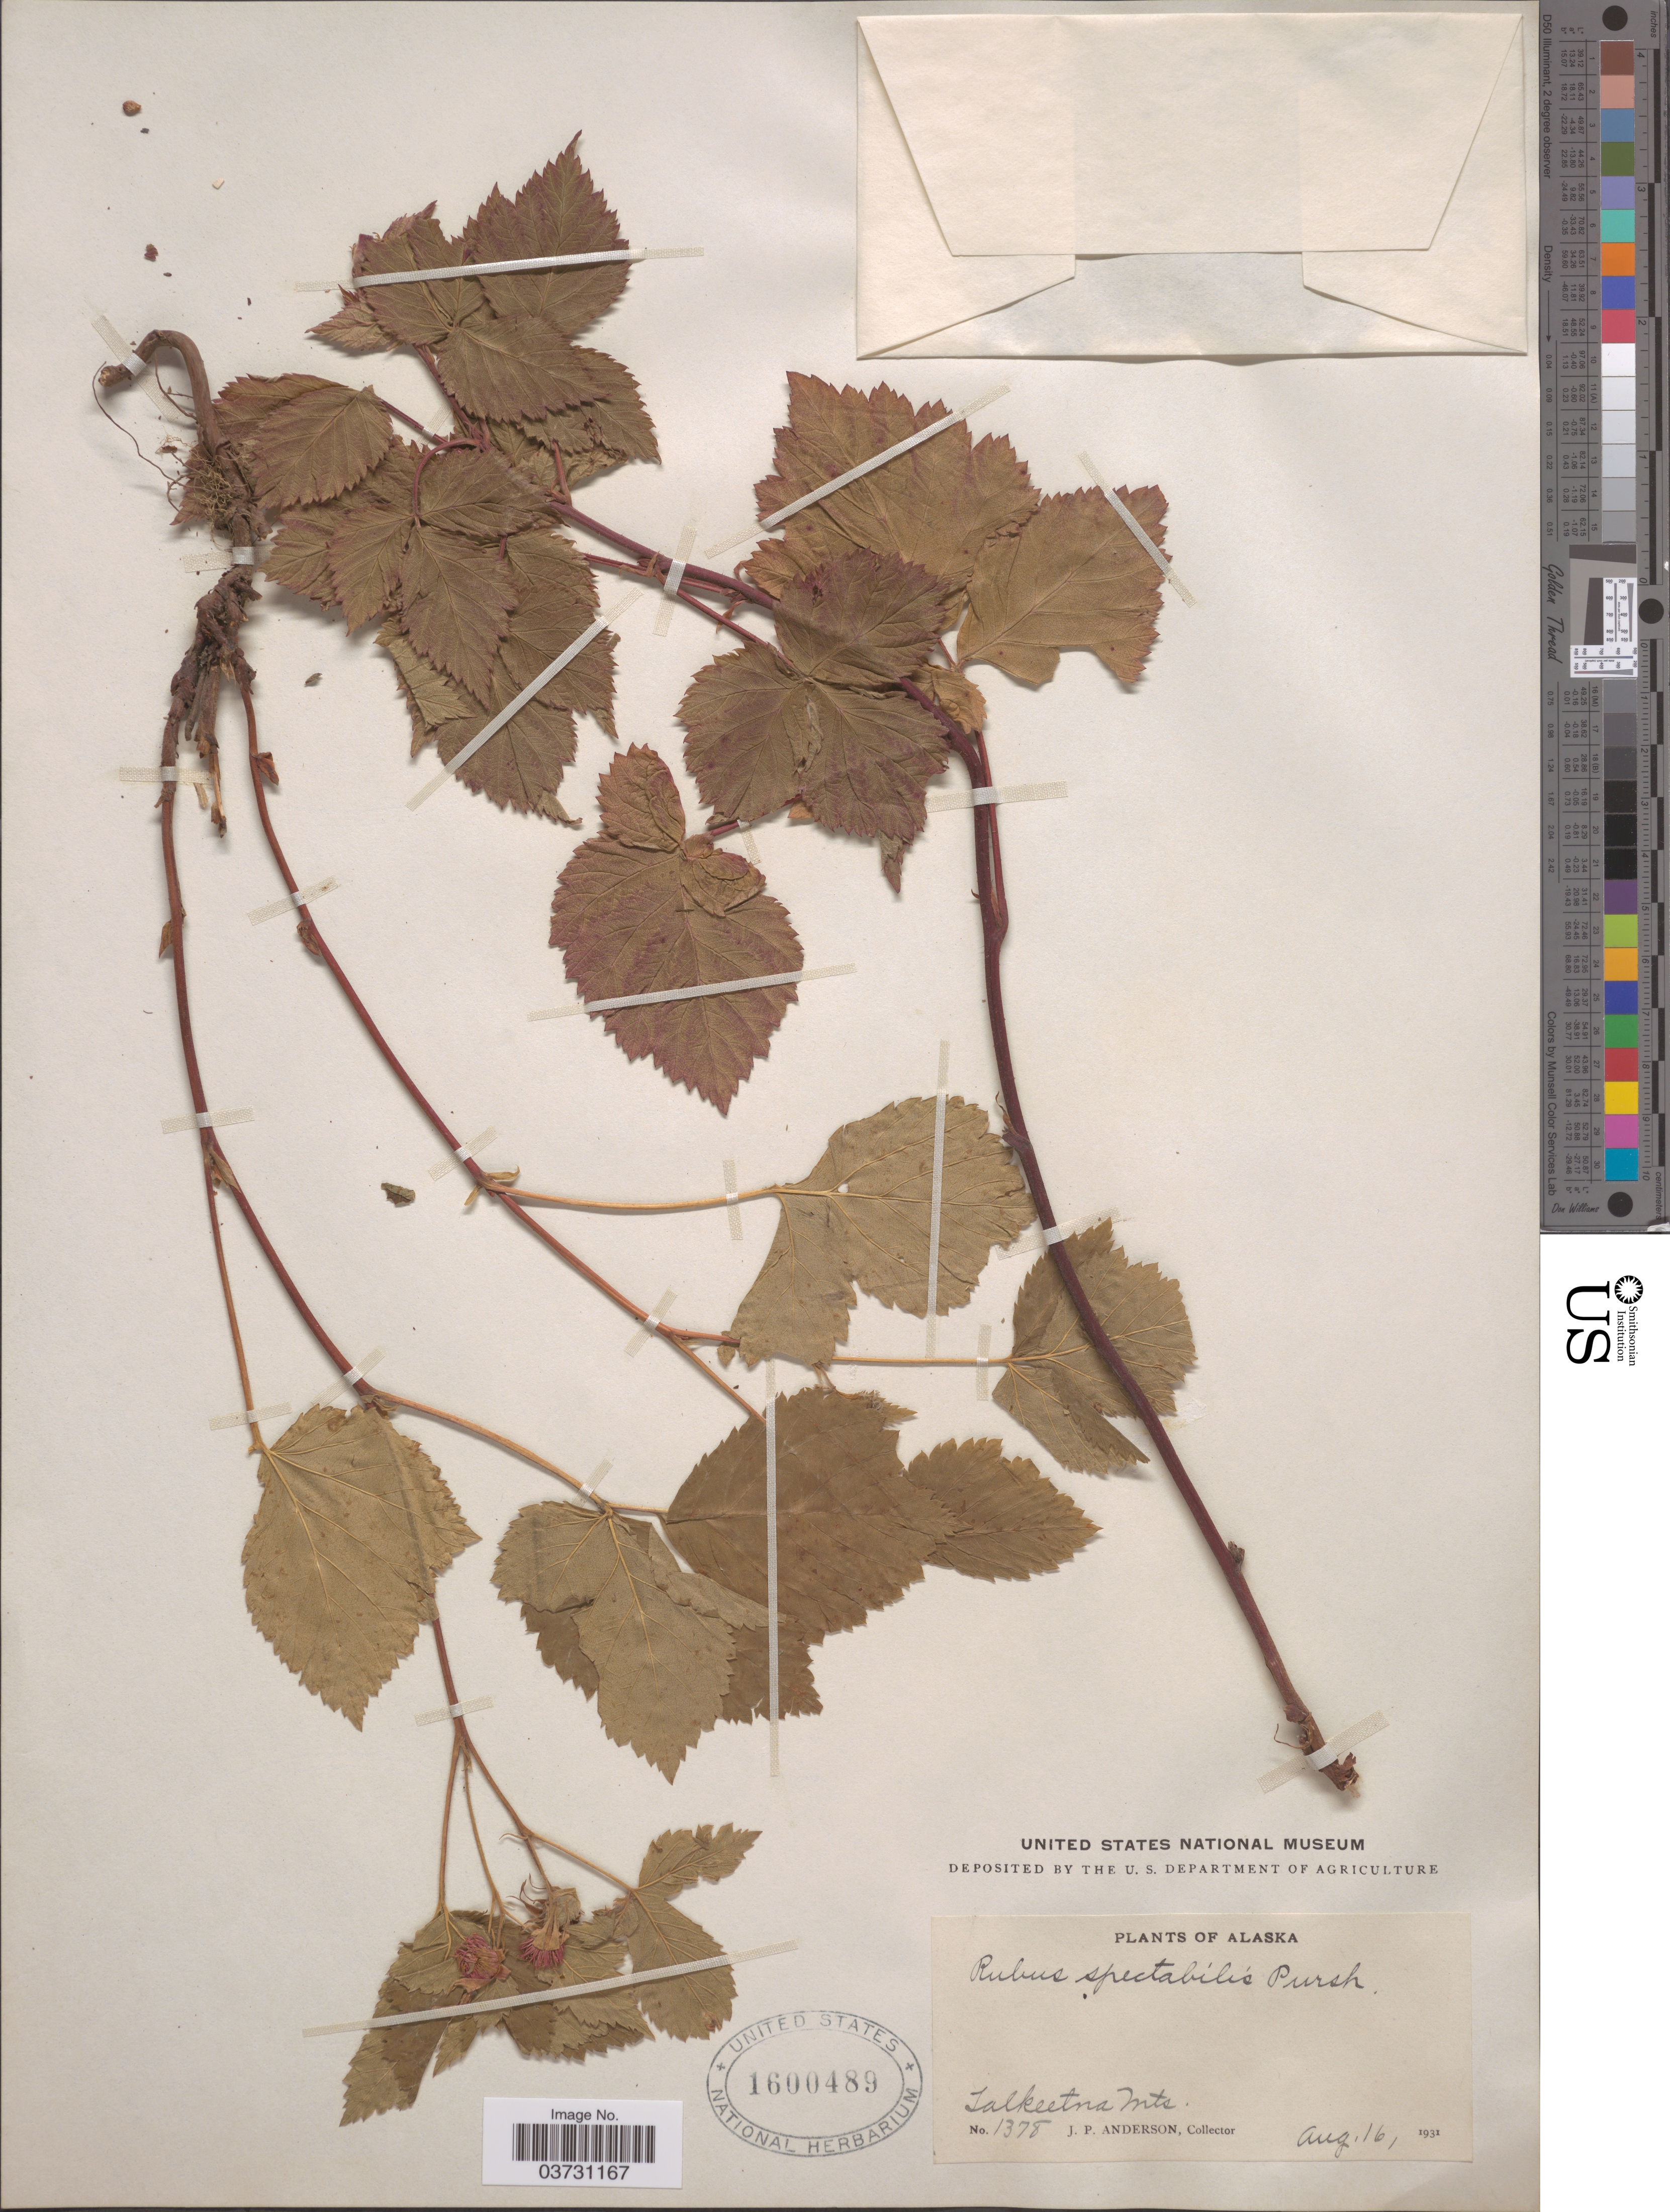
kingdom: Plantae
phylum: Tracheophyta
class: Magnoliopsida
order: Rosales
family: Rosaceae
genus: Rubus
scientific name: Rubus spectabilis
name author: Pursh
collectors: J. P. Anderson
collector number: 1378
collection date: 1931-08-16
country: United States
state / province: Alaska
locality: Talkeetna Mts.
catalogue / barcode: US 1600489